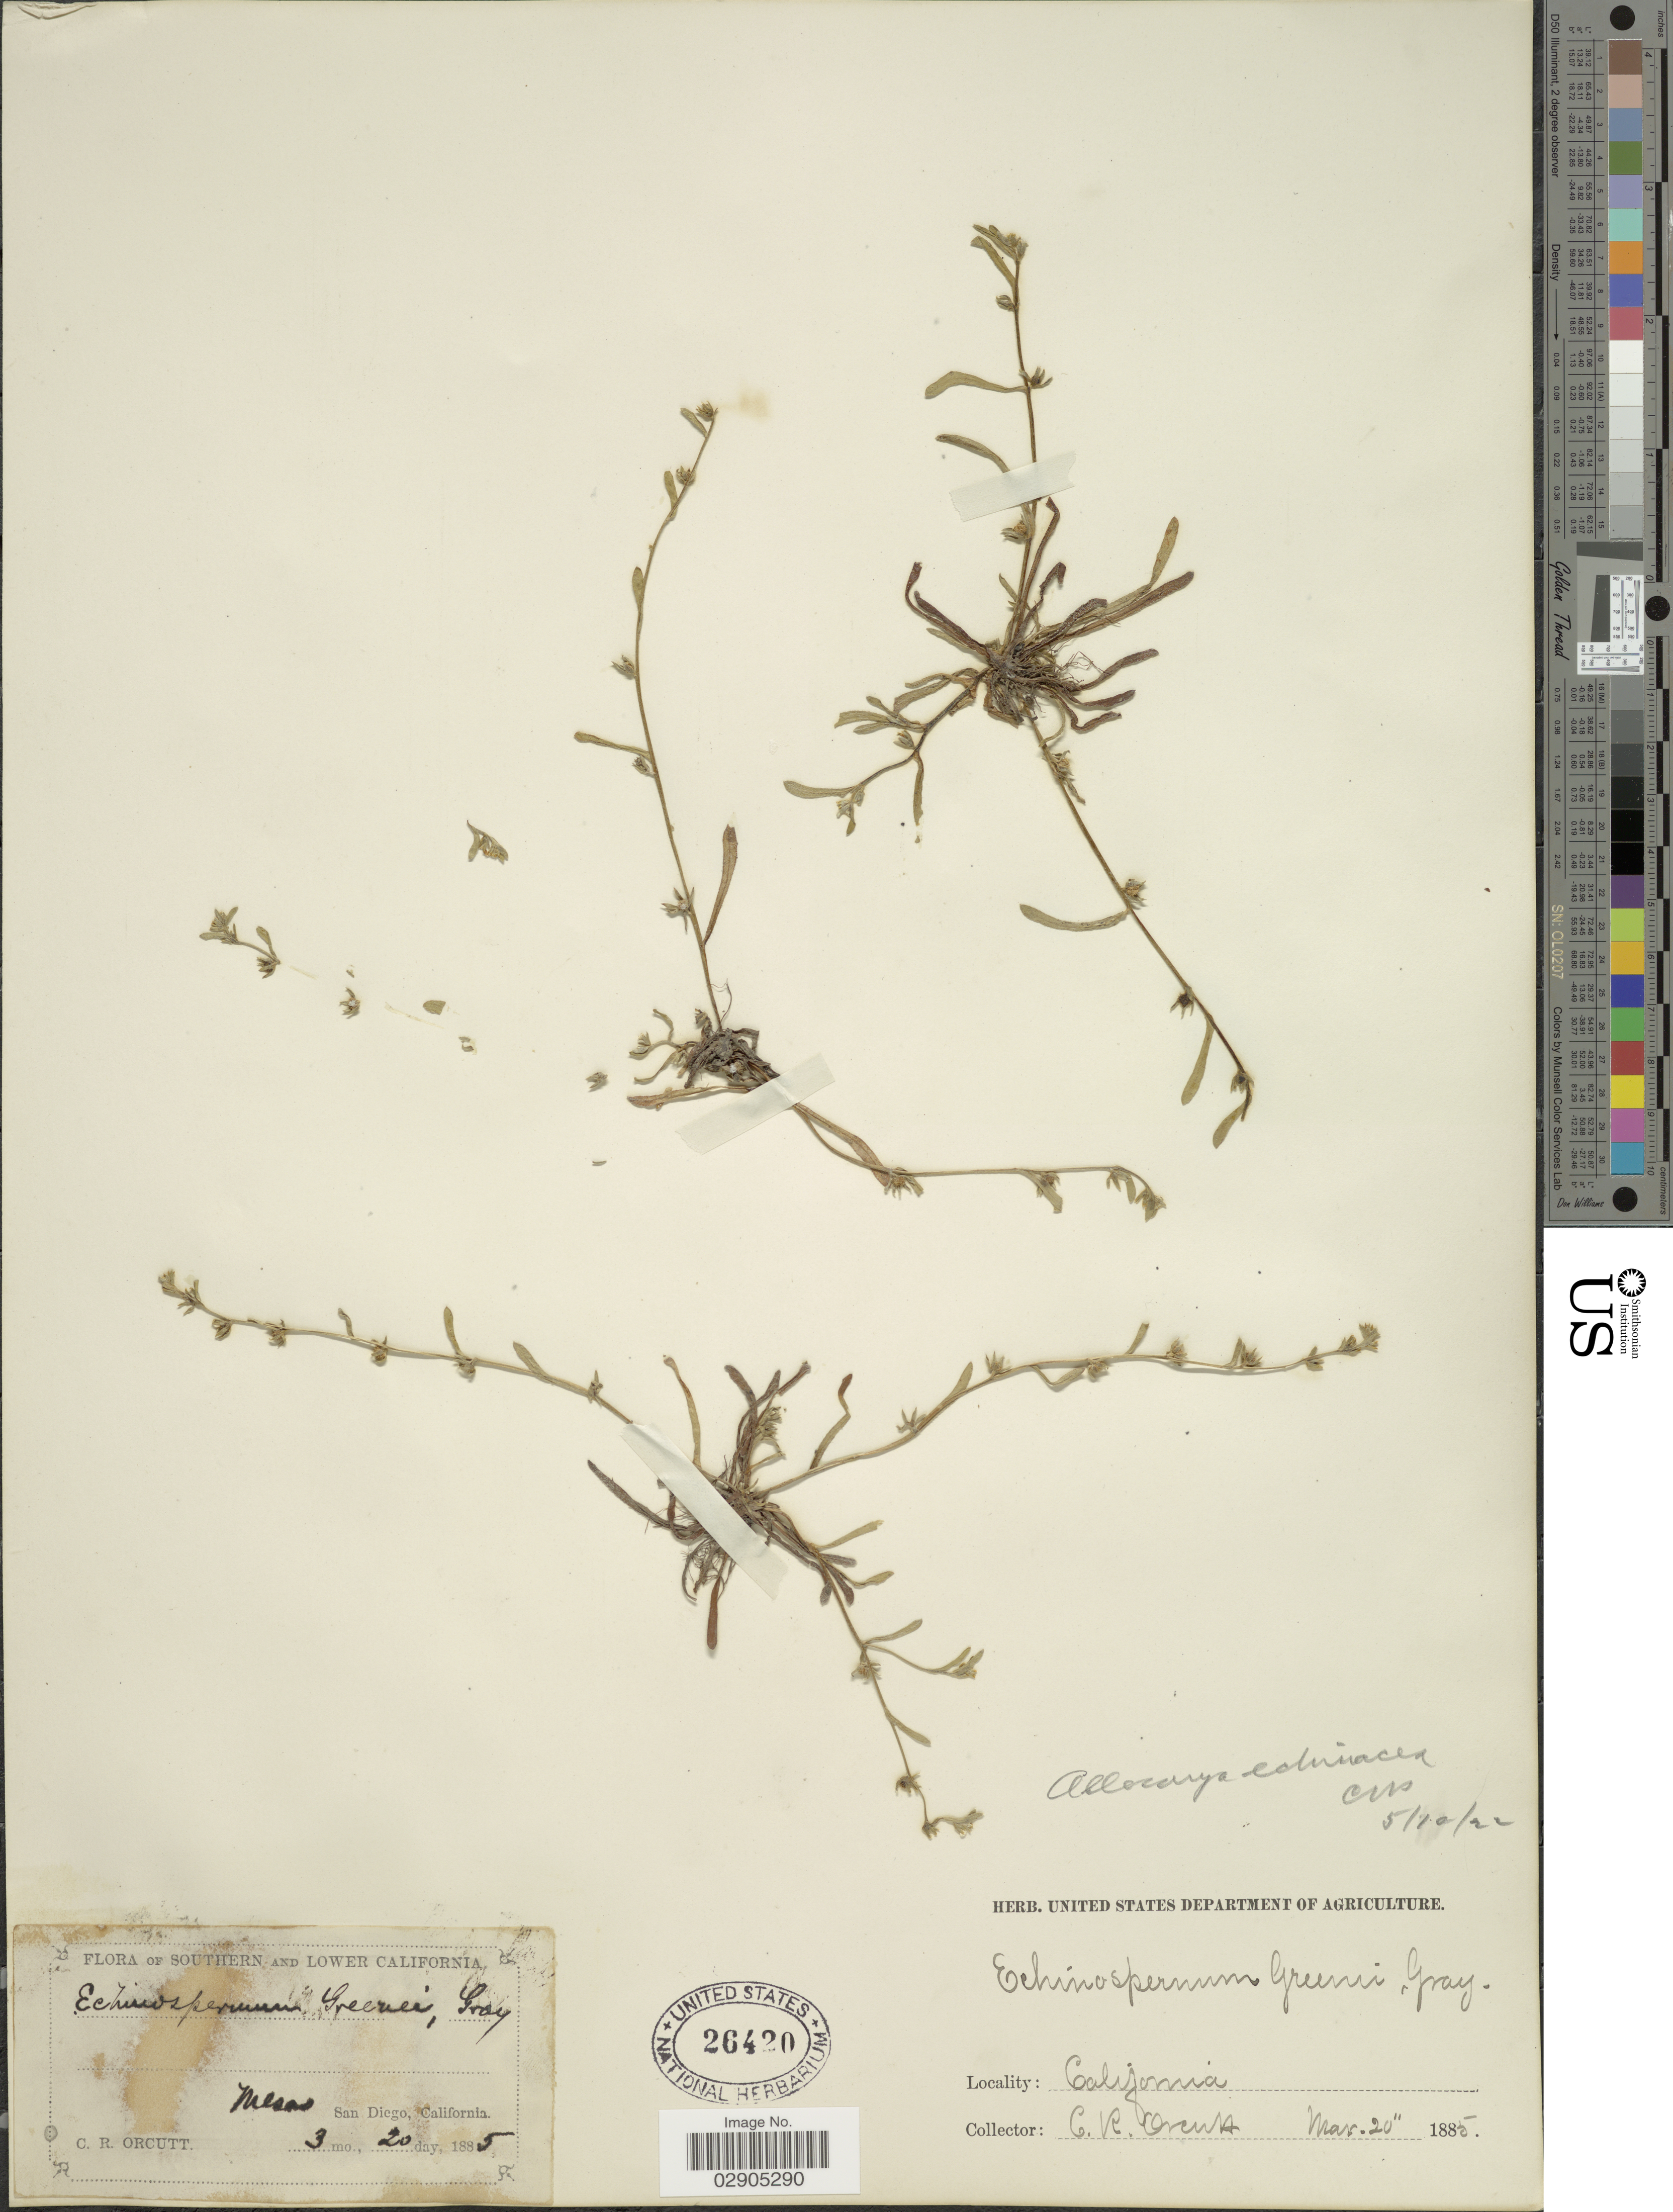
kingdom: Plantae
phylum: Tracheophyta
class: Magnoliopsida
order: Boraginales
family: Boraginaceae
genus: Allocarya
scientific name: Allocarya echinacea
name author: Piper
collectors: C. R. Orcutt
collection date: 1885-03-20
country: United States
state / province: California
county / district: San Diego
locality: Southern and Lower California. Mesa, San Diego.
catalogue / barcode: US 26420